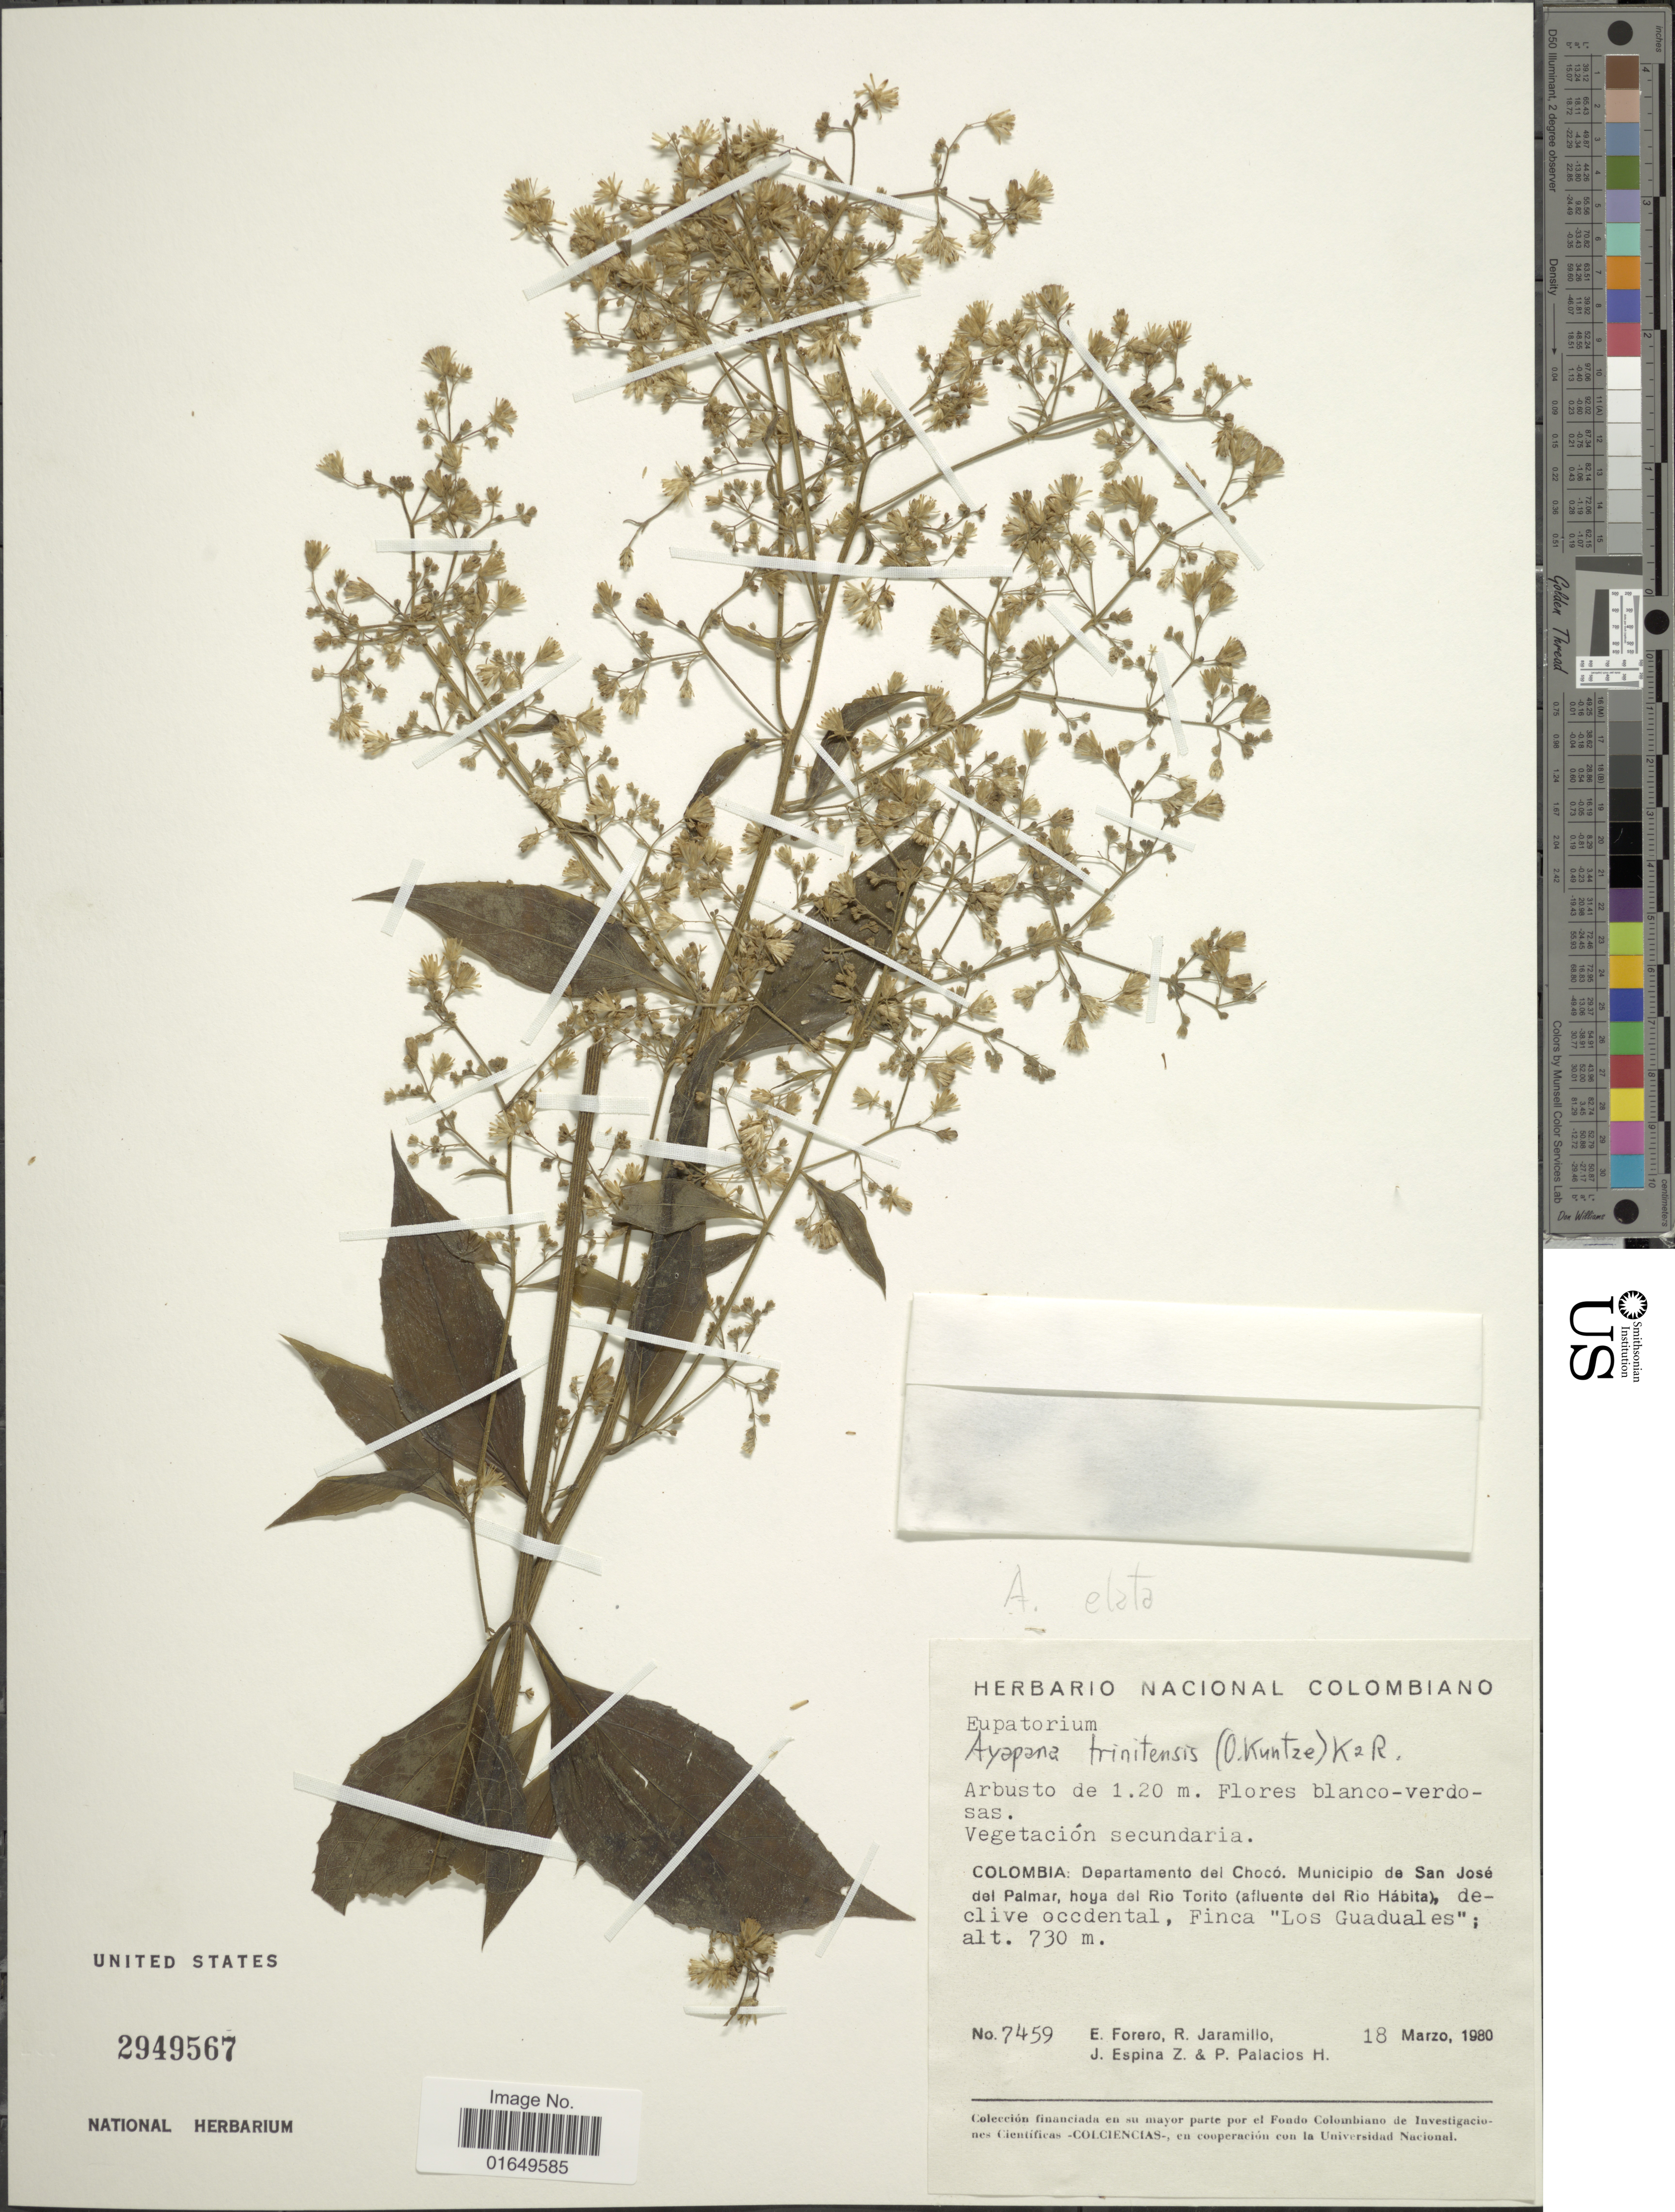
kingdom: Plantae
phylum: Tracheophyta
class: Magnoliopsida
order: Asterales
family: Asteraceae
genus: Ayapana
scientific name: Ayapana elata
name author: (Steetz) R.M. King & H. Rob.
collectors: E. Forero, R. Jaramillo M., J. Espina Z. & P. Palacios H.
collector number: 7459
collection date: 1980-03-18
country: Colombia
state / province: Chocó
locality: Municipio de San José del Palmar, hoya del Rio Torito (afluente del Rio Hábita), declive occdental, Finca "Los Guaduales"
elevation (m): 730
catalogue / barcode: US 2949567